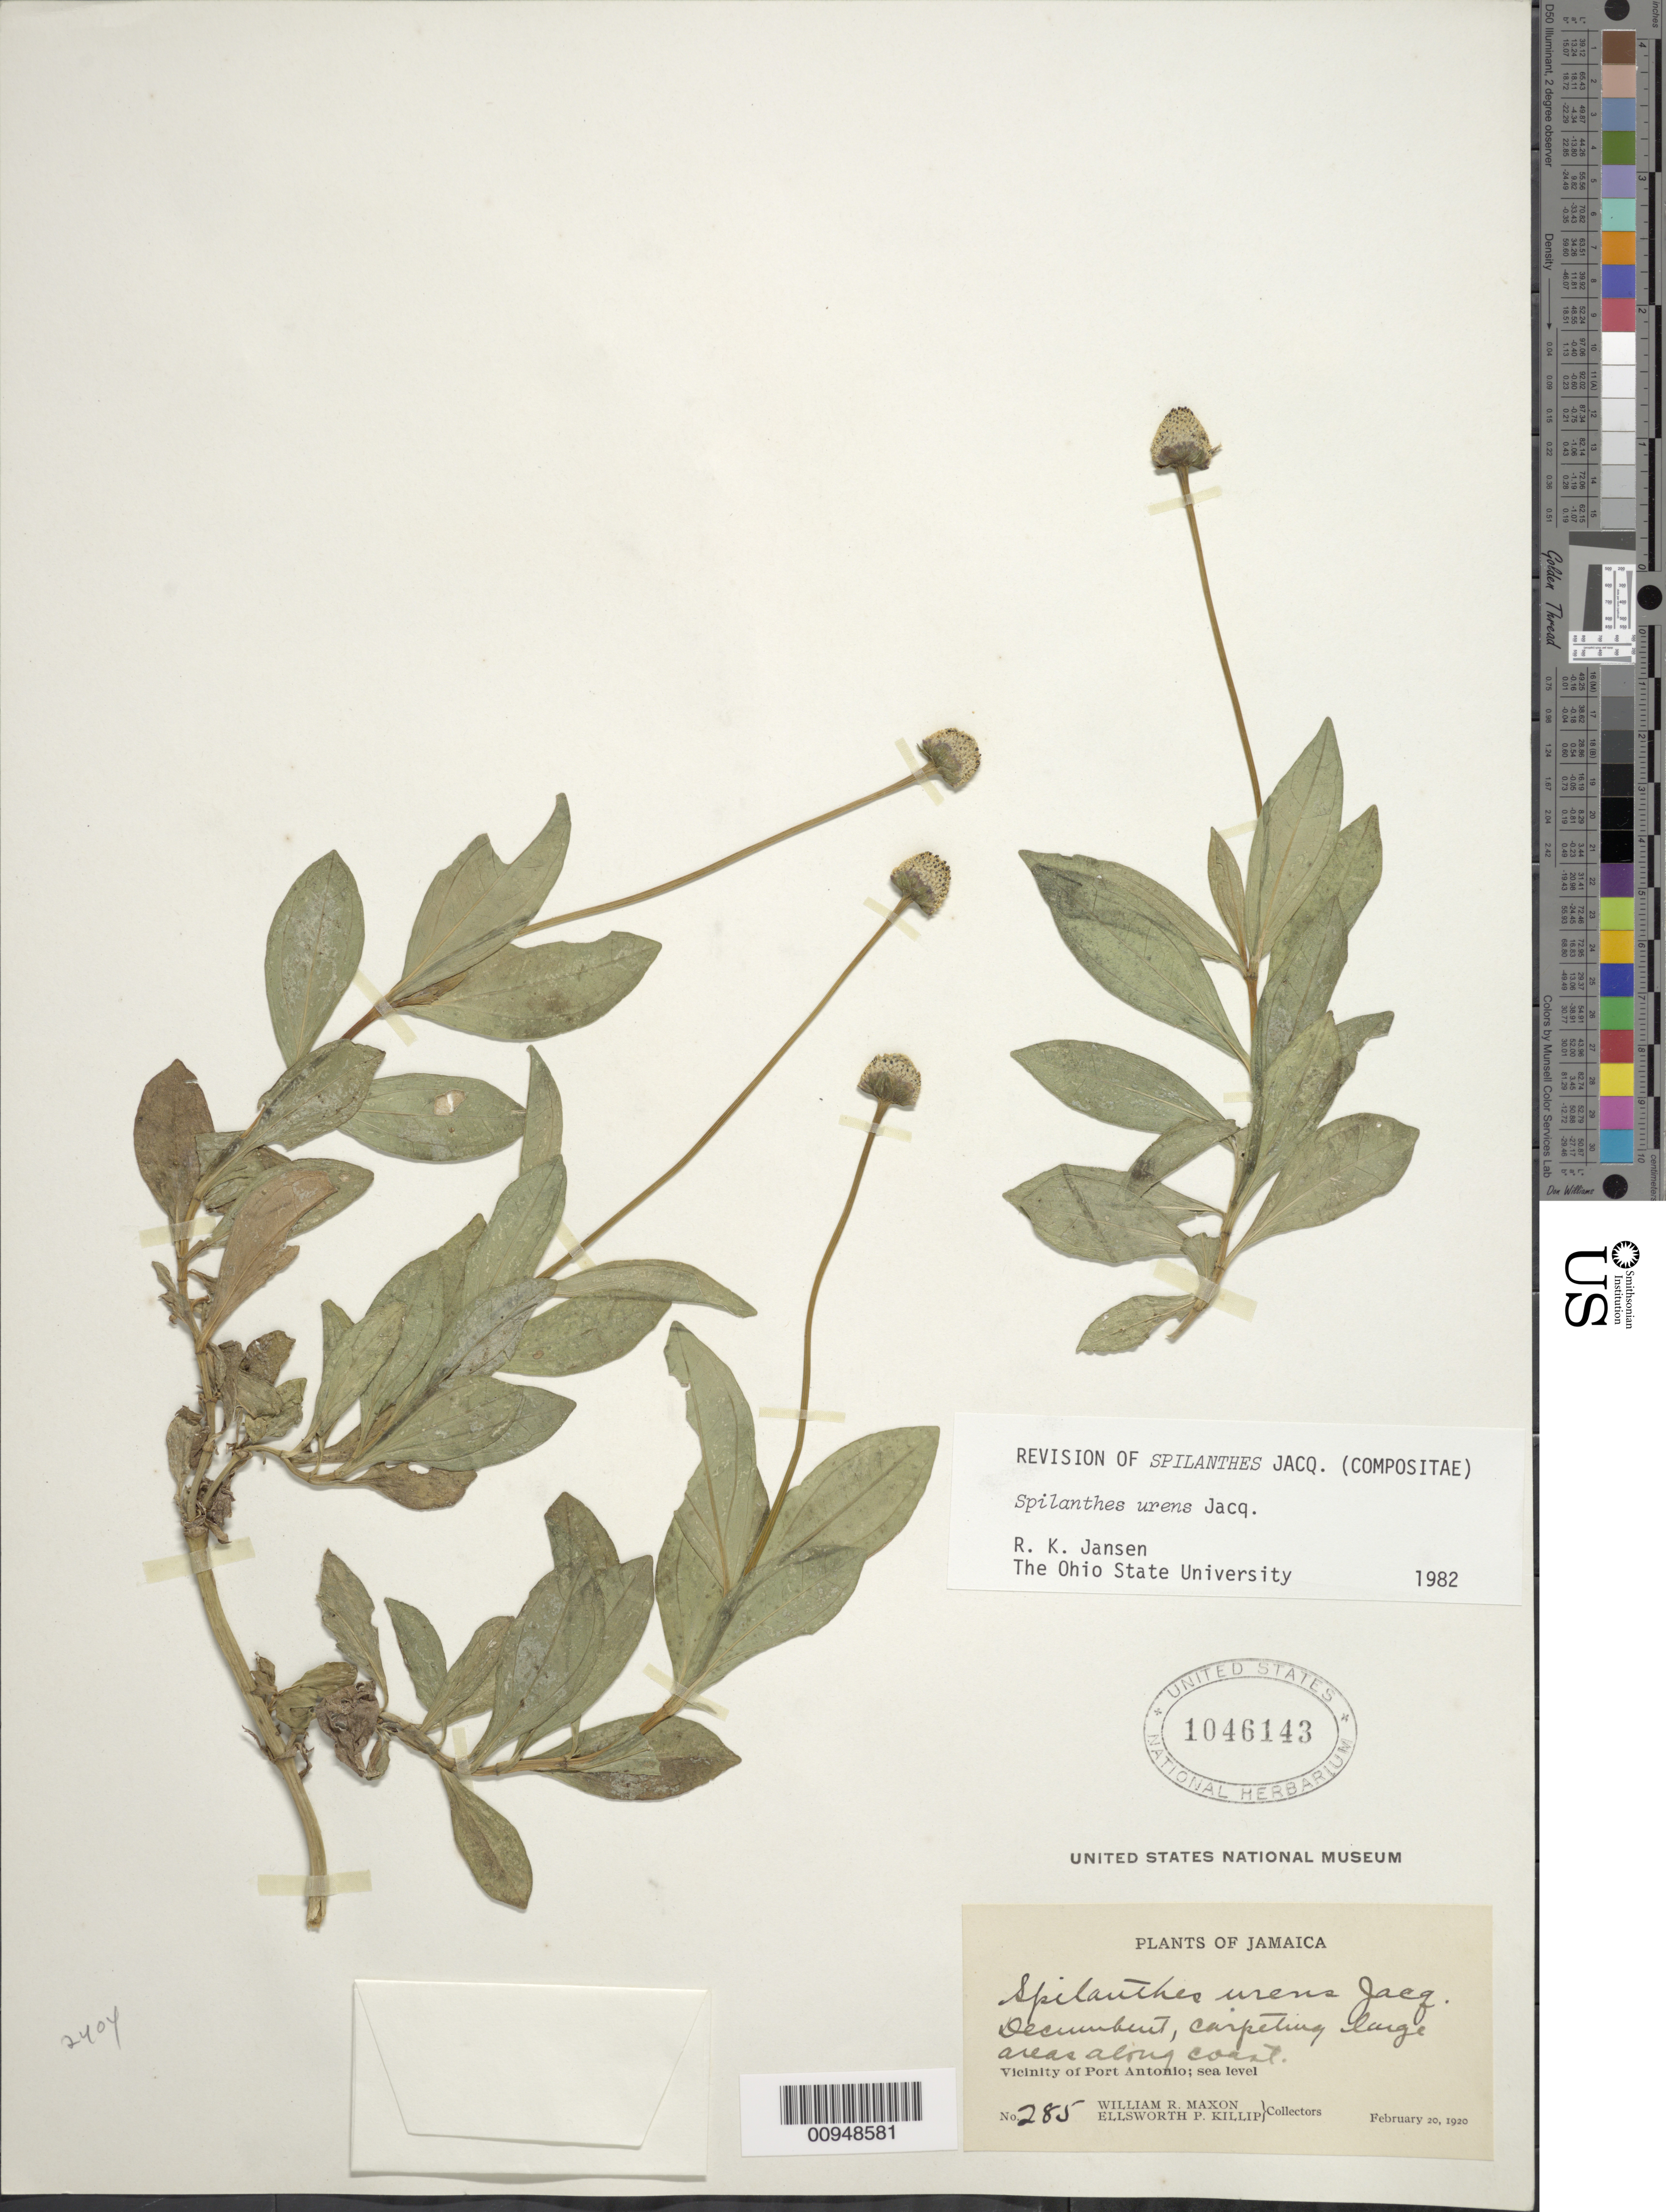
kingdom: Plantae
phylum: Tracheophyta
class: Magnoliopsida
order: Asterales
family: Asteraceae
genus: Spilanthes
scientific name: Spilanthes urens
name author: Jacq.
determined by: Jansen, R. K.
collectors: W. R. Maxon & E. P. Killip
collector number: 285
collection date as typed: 20 Feb 1920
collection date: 1920-02-20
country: Jamaica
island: Jamaica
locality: Vicinity of Port Antonio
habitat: Along coast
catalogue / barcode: US 1046143